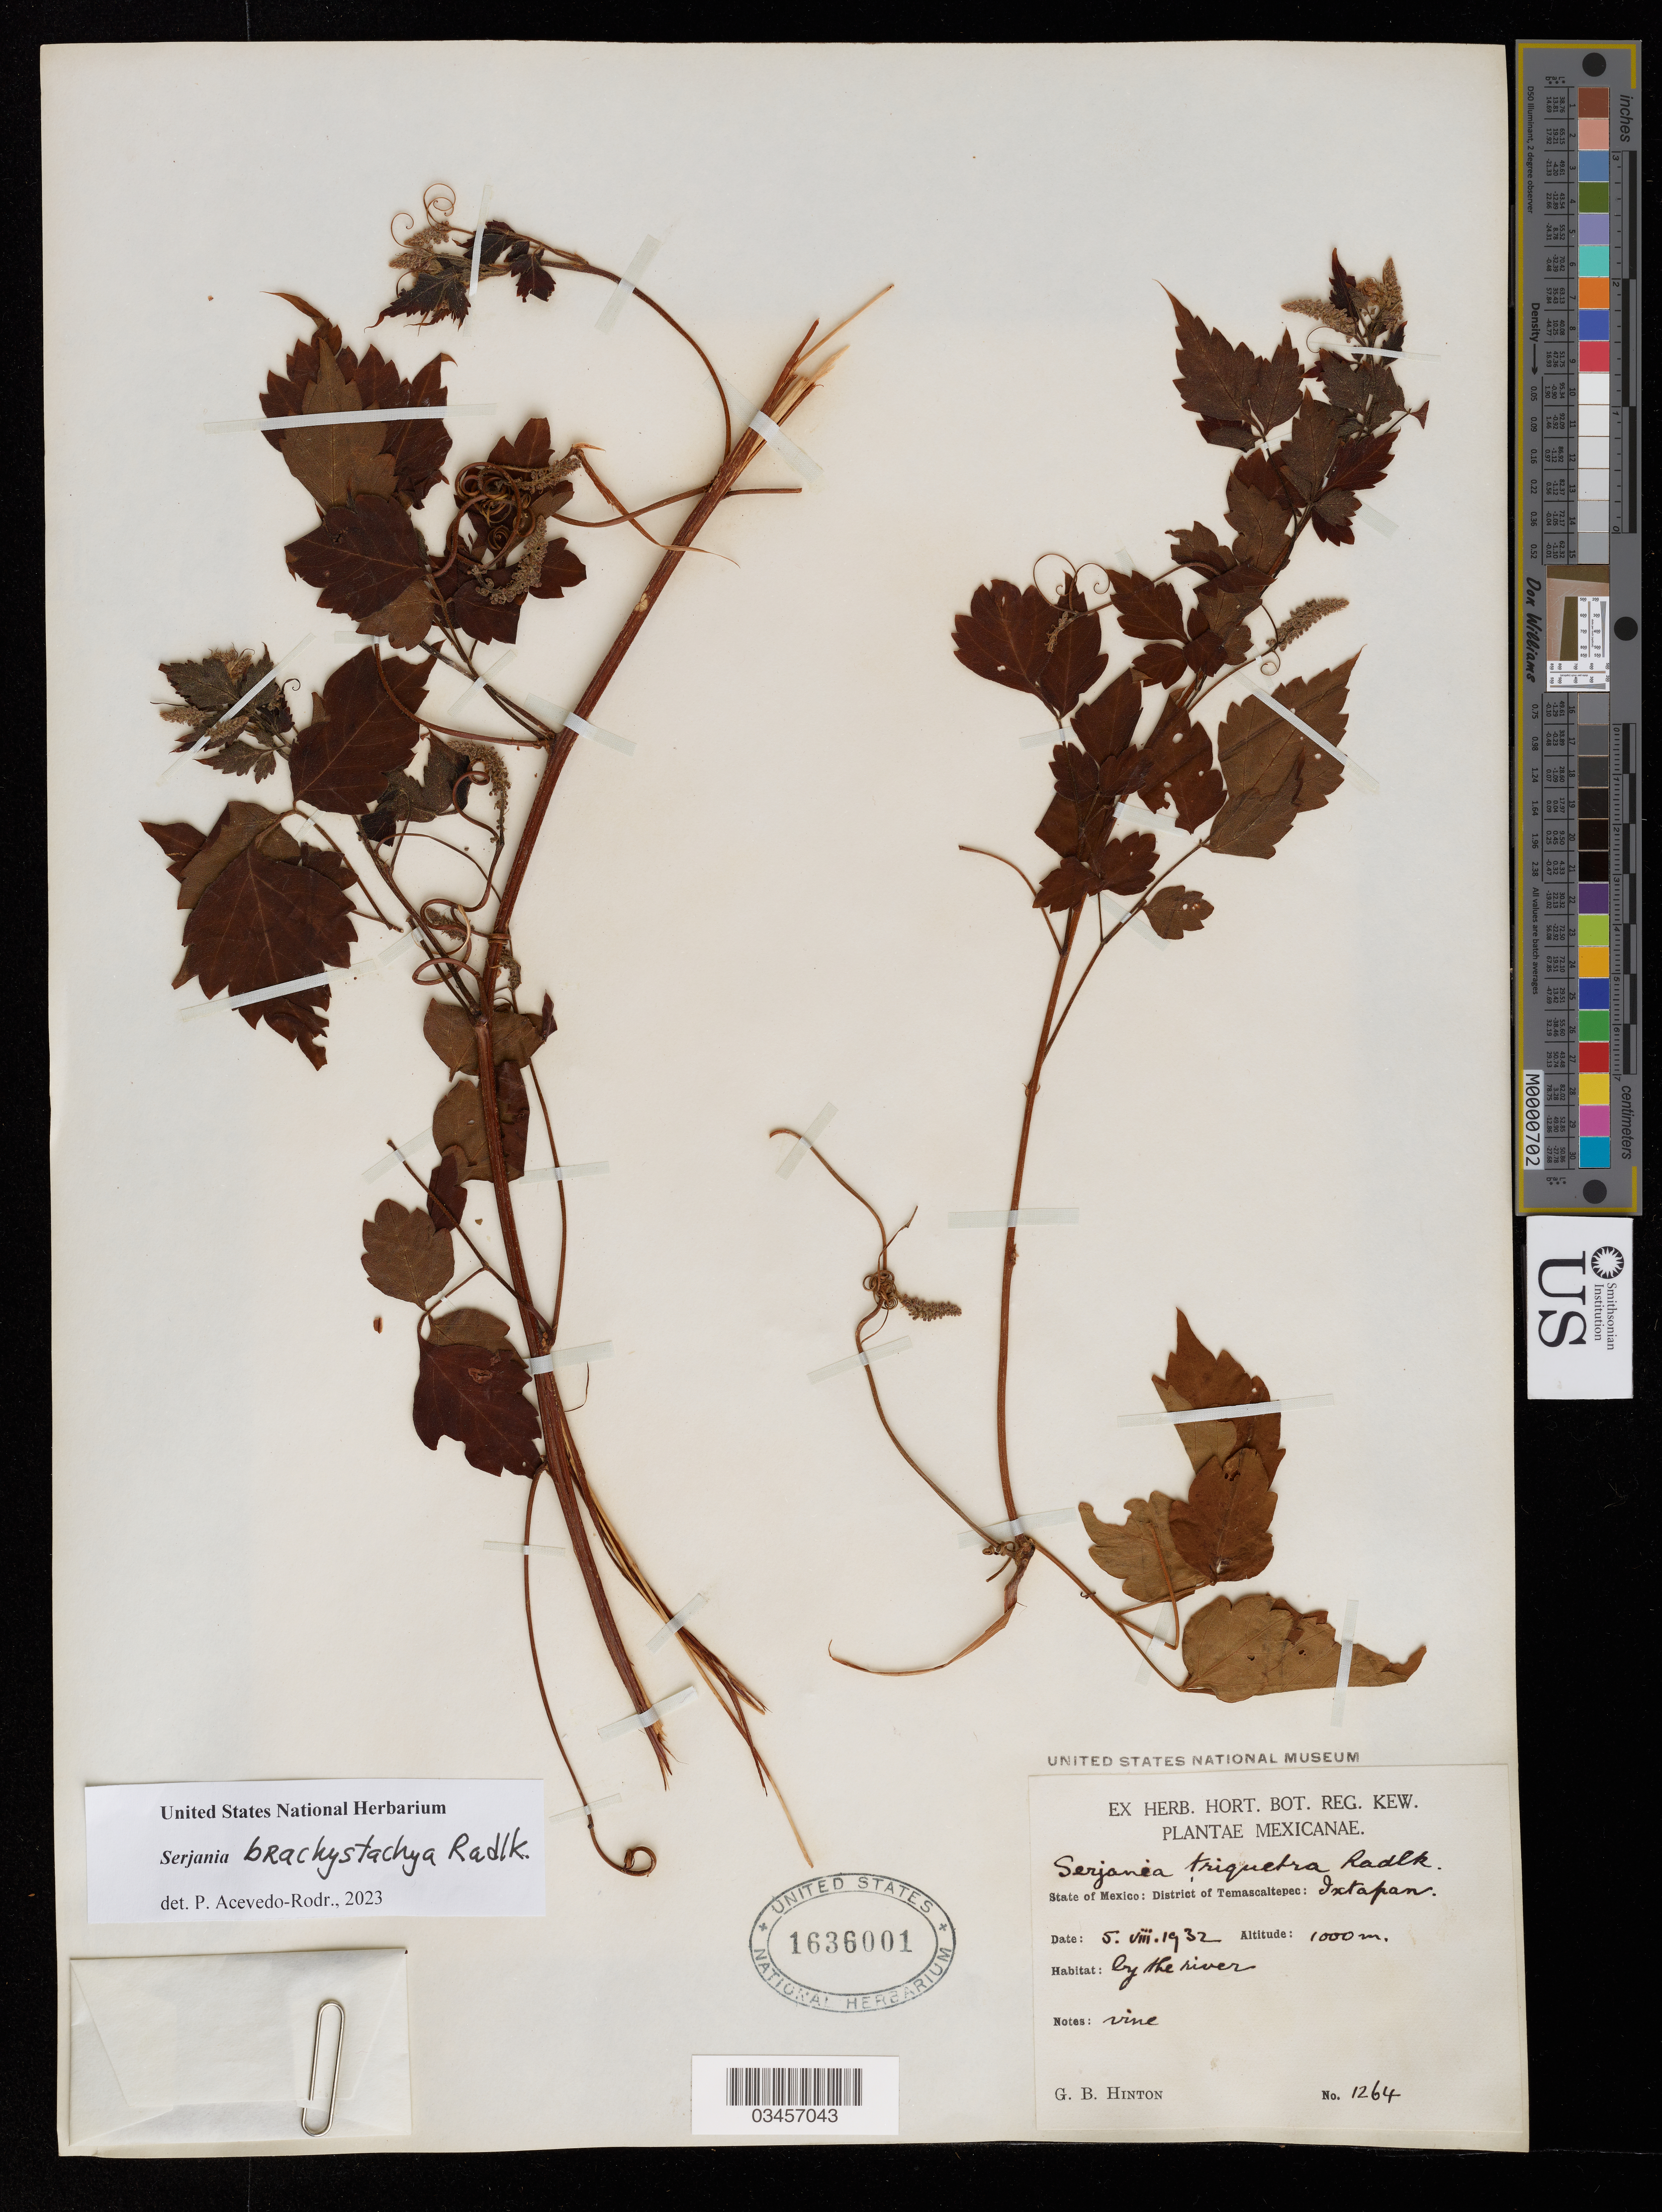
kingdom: Plantae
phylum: Tracheophyta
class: Magnoliopsida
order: Sapindales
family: Sapindaceae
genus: Serjania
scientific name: Serjania brachystachya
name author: Radlk.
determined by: Acevedo-Rodríguez, P., (BOT), Smithsonian Institution - National Museum of Natural History (UNITED STATES)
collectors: G. B. Hinton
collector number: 1264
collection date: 1932-08-05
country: Mexico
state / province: México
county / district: Temascaltepec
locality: Ixtapa.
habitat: By the river.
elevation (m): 1000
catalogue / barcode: US 1636001